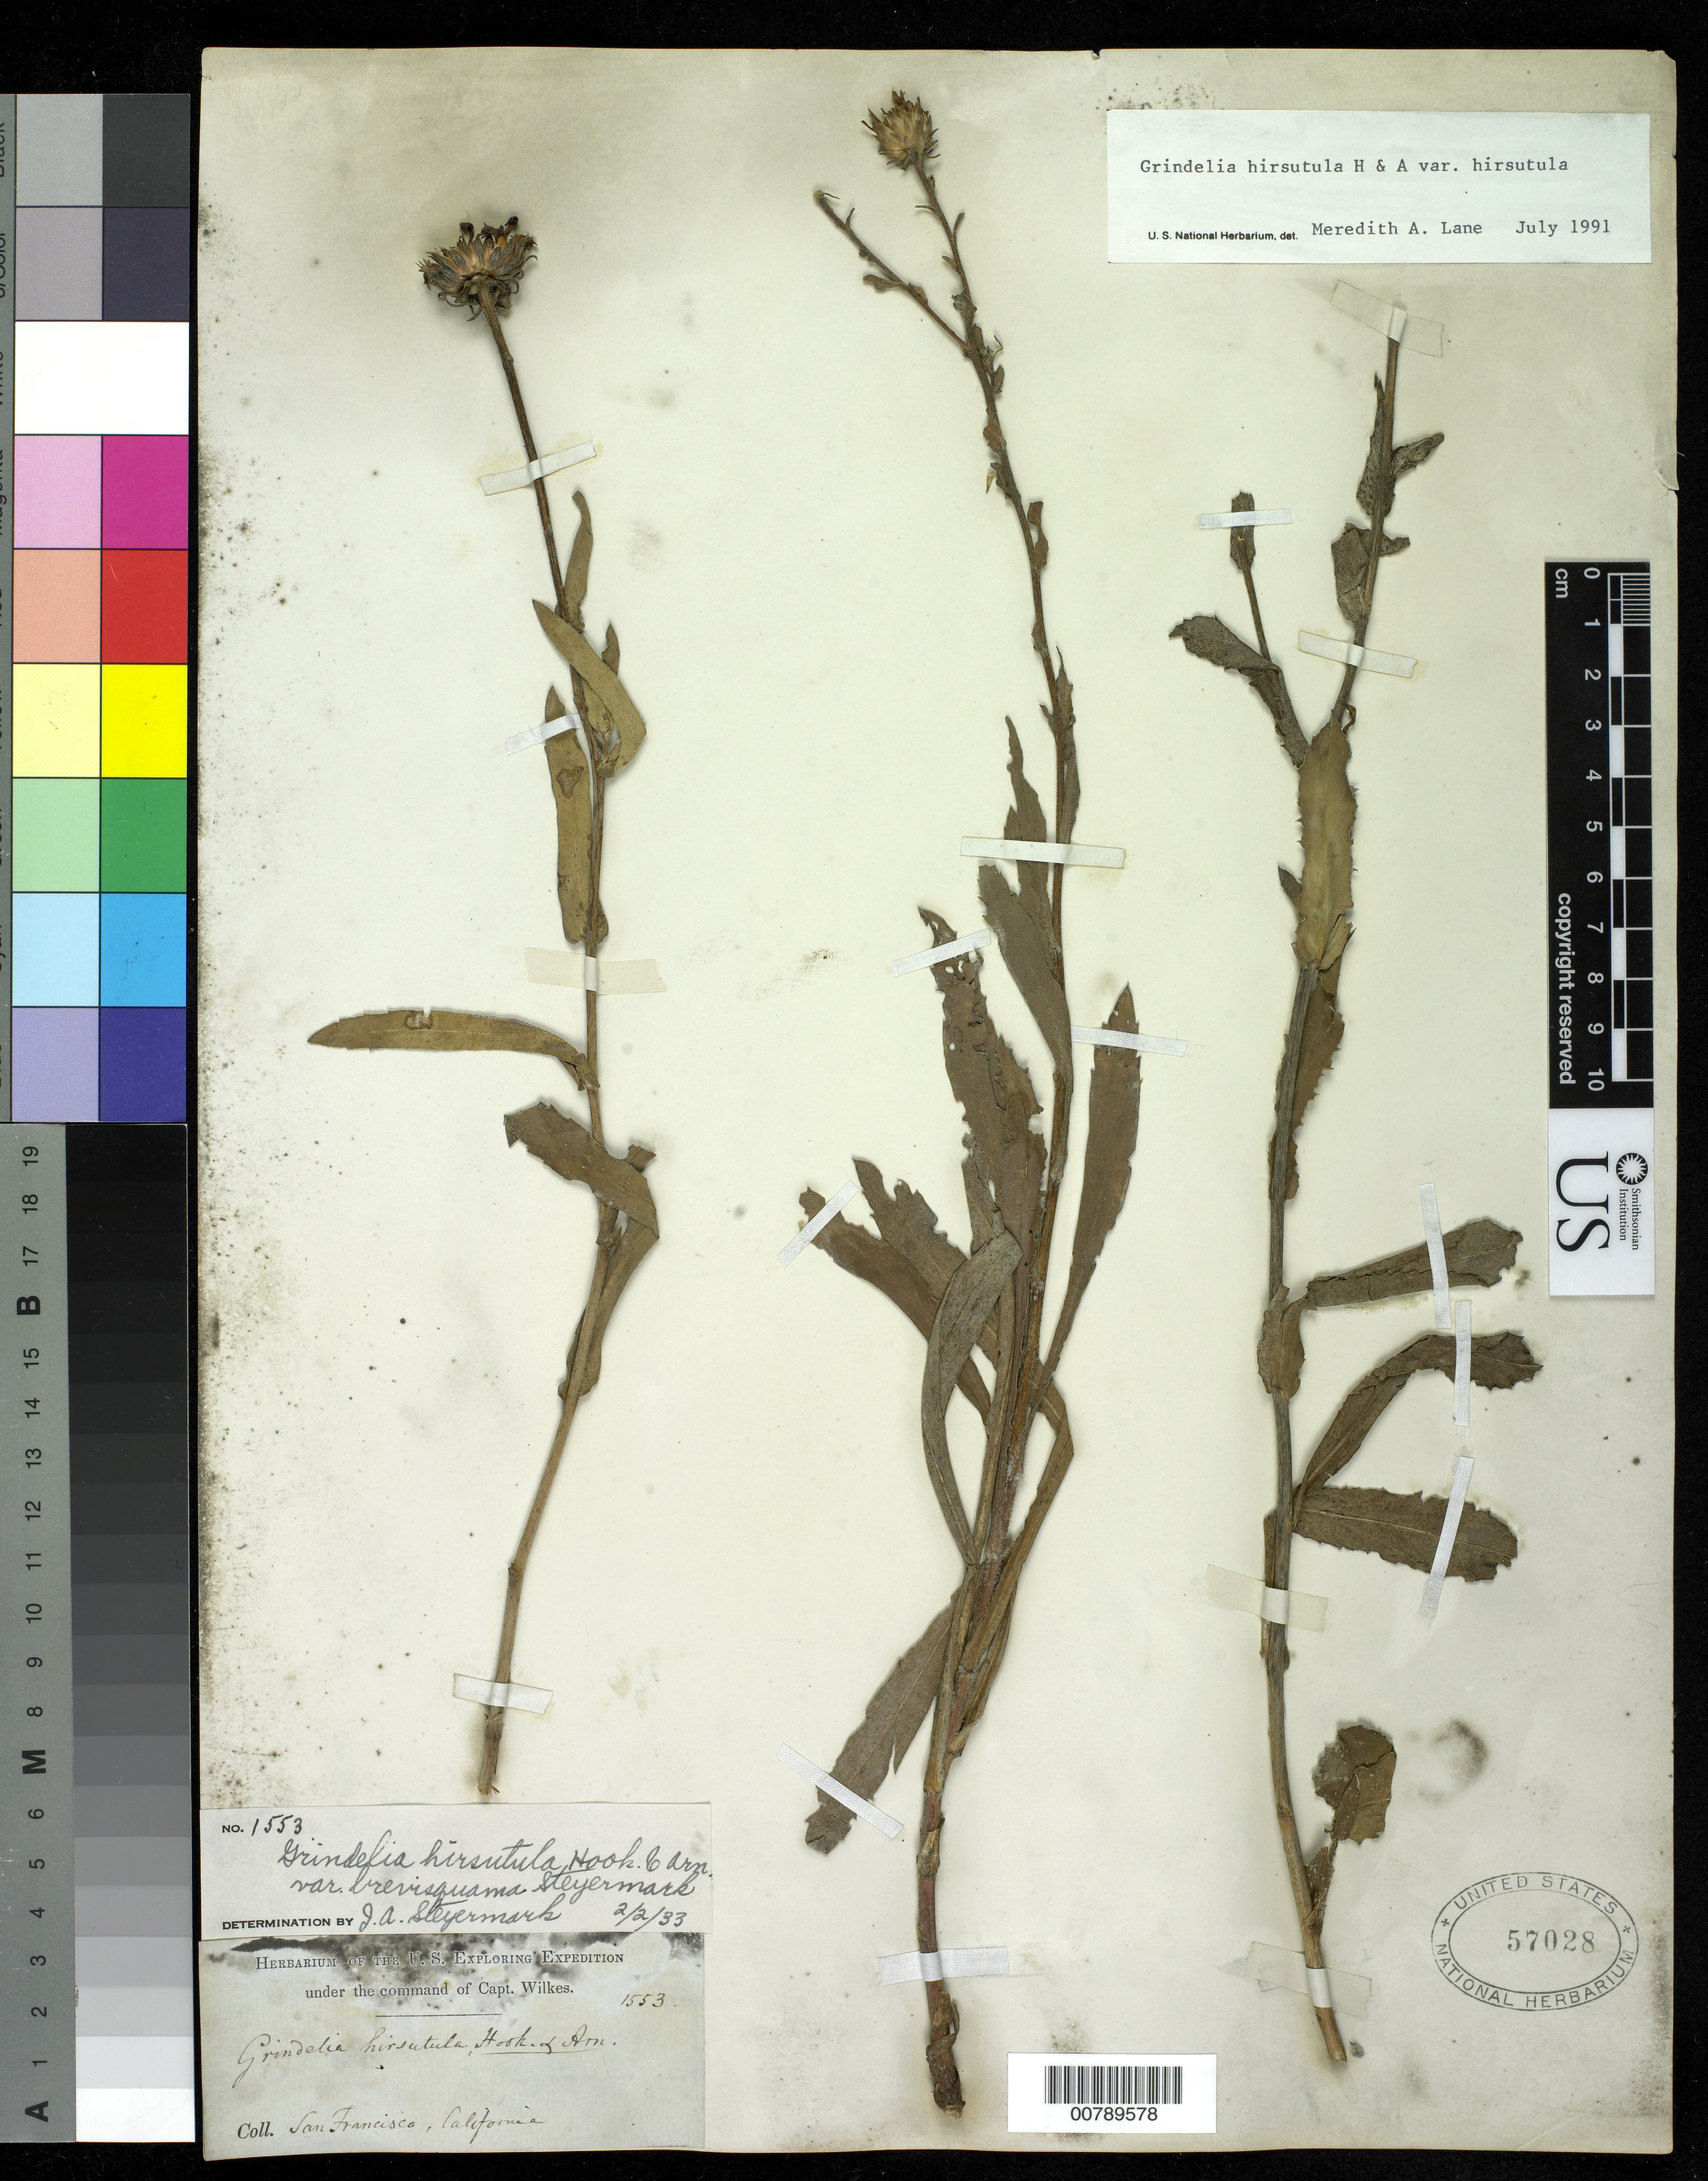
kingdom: Plantae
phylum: Tracheophyta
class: Magnoliopsida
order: Asterales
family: Asteraceae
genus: Grindelia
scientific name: Grindelia hirsutula var. hirsutula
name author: Hook. & Arn.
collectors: Wilkes Explor. Exped.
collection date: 1838/1842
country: United States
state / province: California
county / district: San Francisco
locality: San Francisco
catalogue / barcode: US 57028